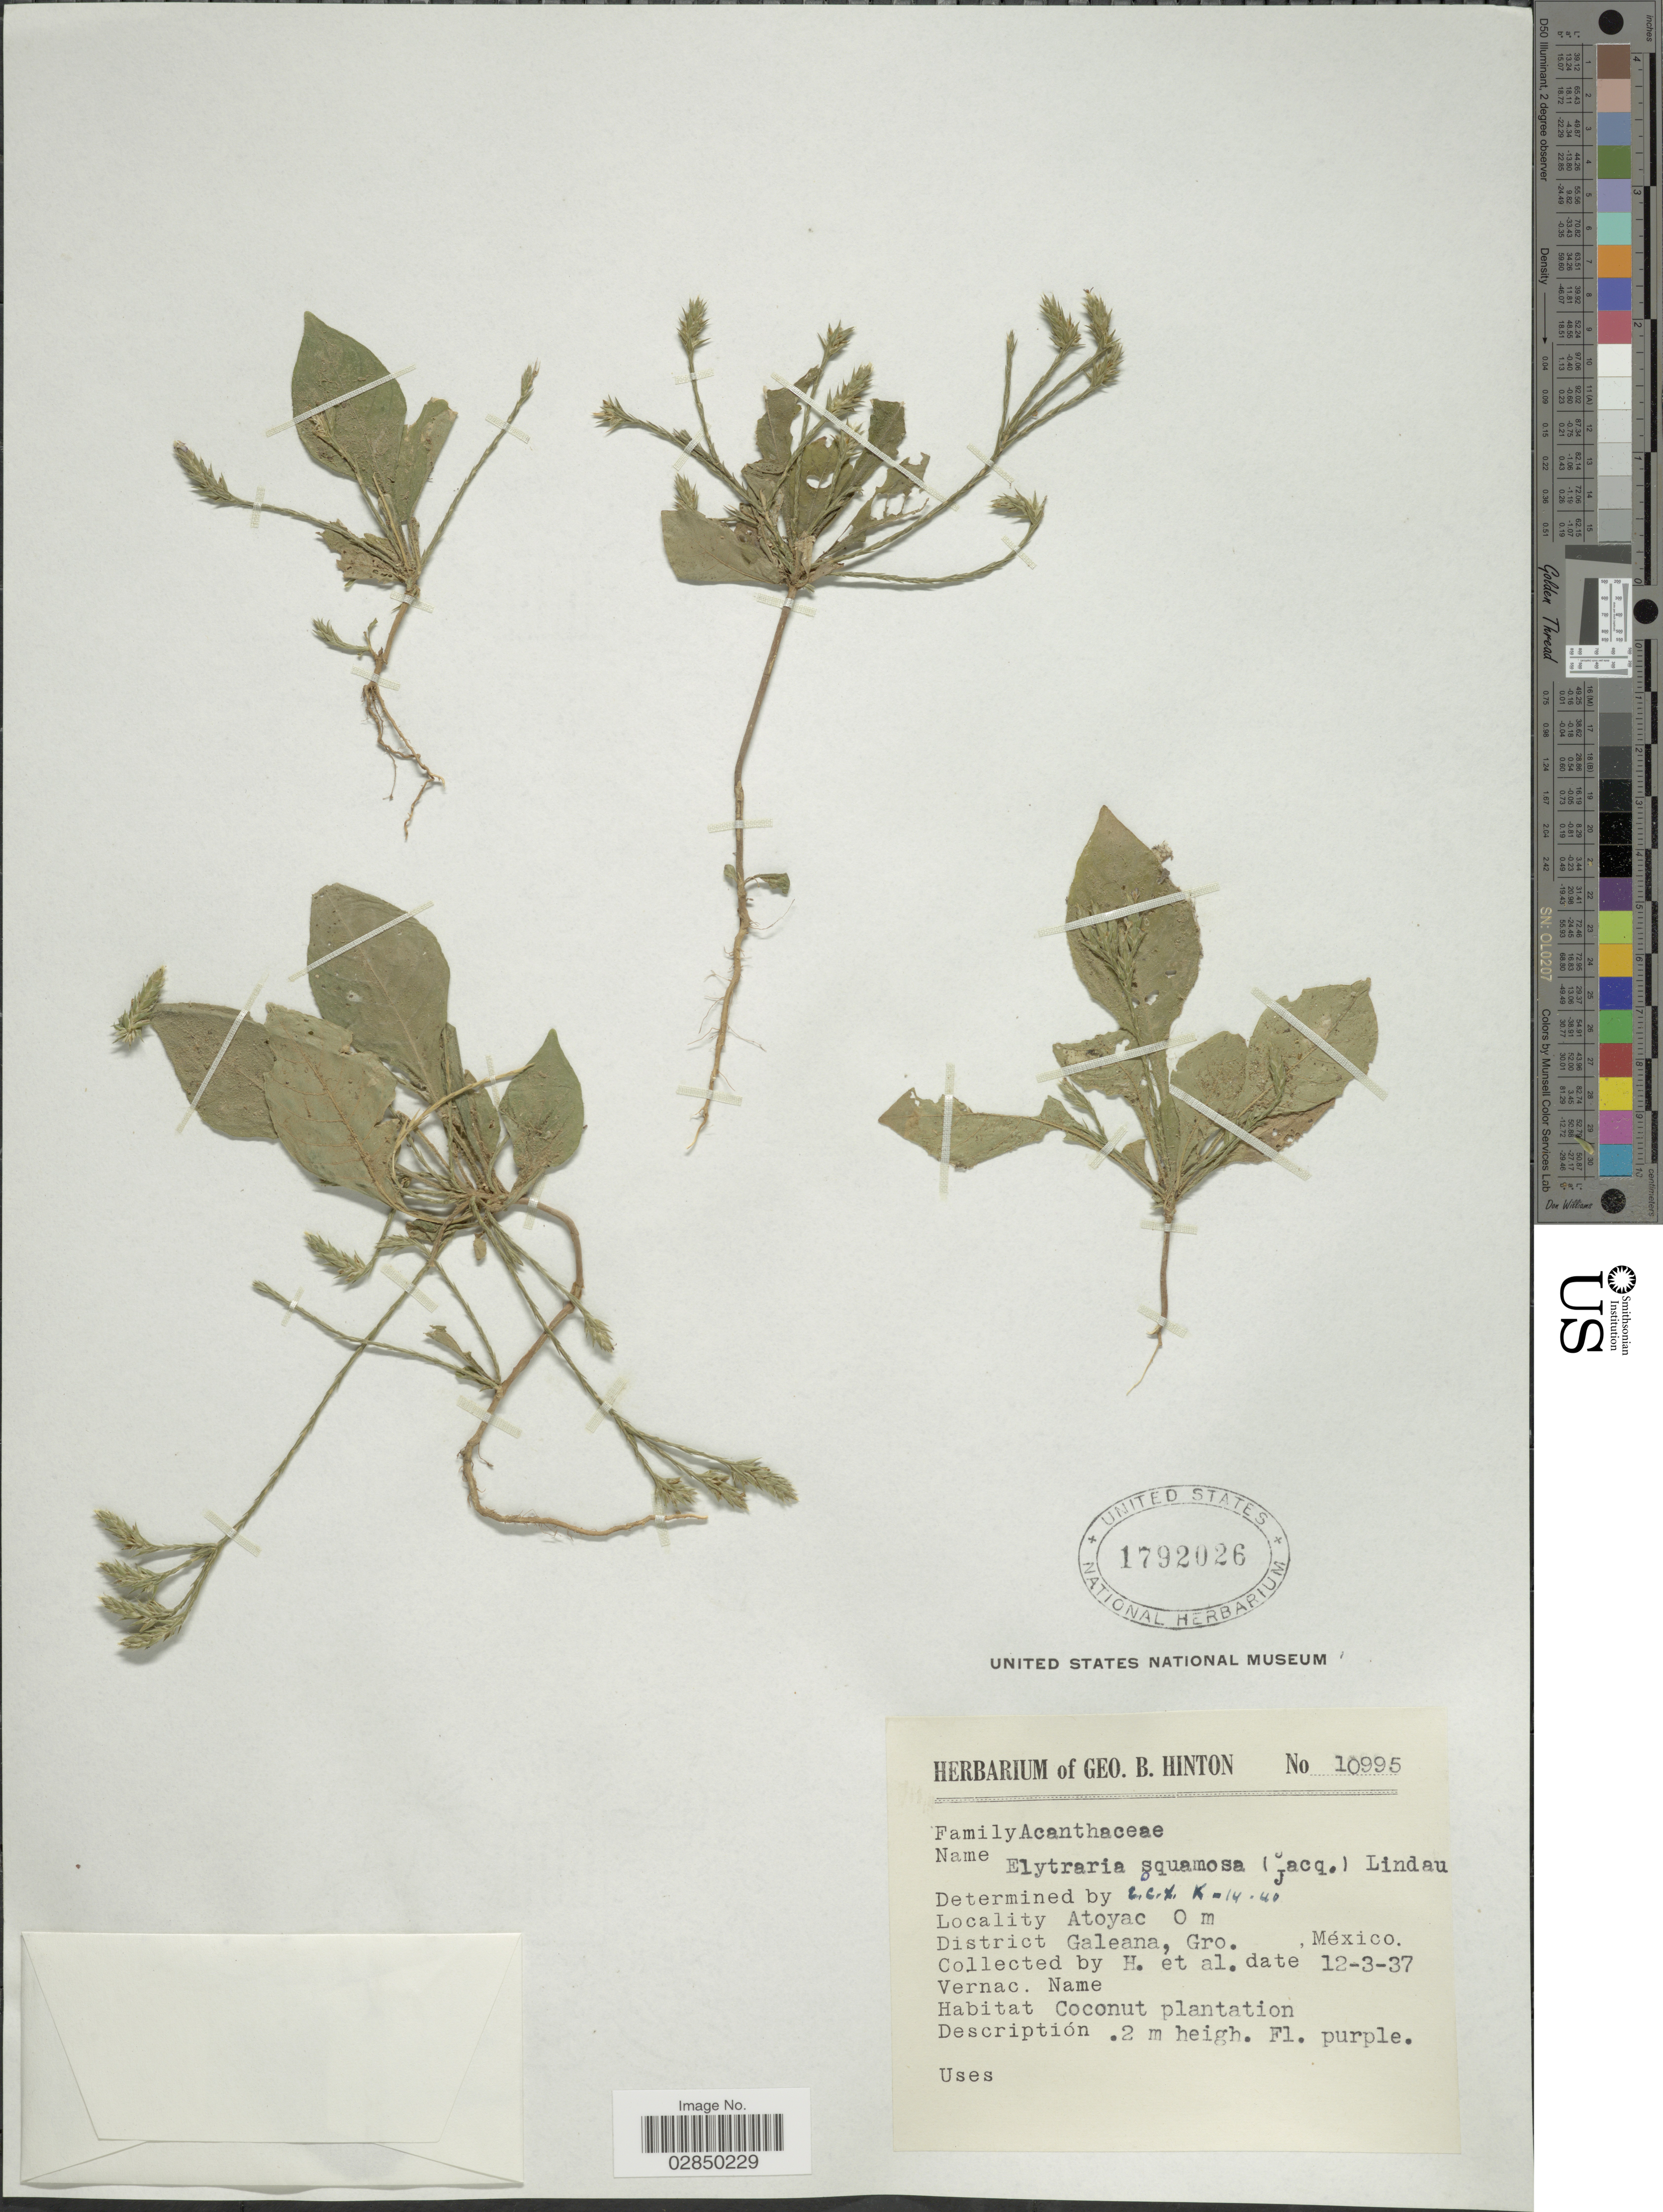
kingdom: Plantae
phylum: Tracheophyta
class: Magnoliopsida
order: Lamiales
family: Acanthaceae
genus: Elytraria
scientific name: Elytraria imbricata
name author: (Vahl) Pers.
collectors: G. B. Hinton & et al.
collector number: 10995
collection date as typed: Transcribed d/m/y: 12/3/37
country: Mexico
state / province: Guerrero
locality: Atoyac. District Galeana, Gro.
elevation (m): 0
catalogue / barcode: US 1792026